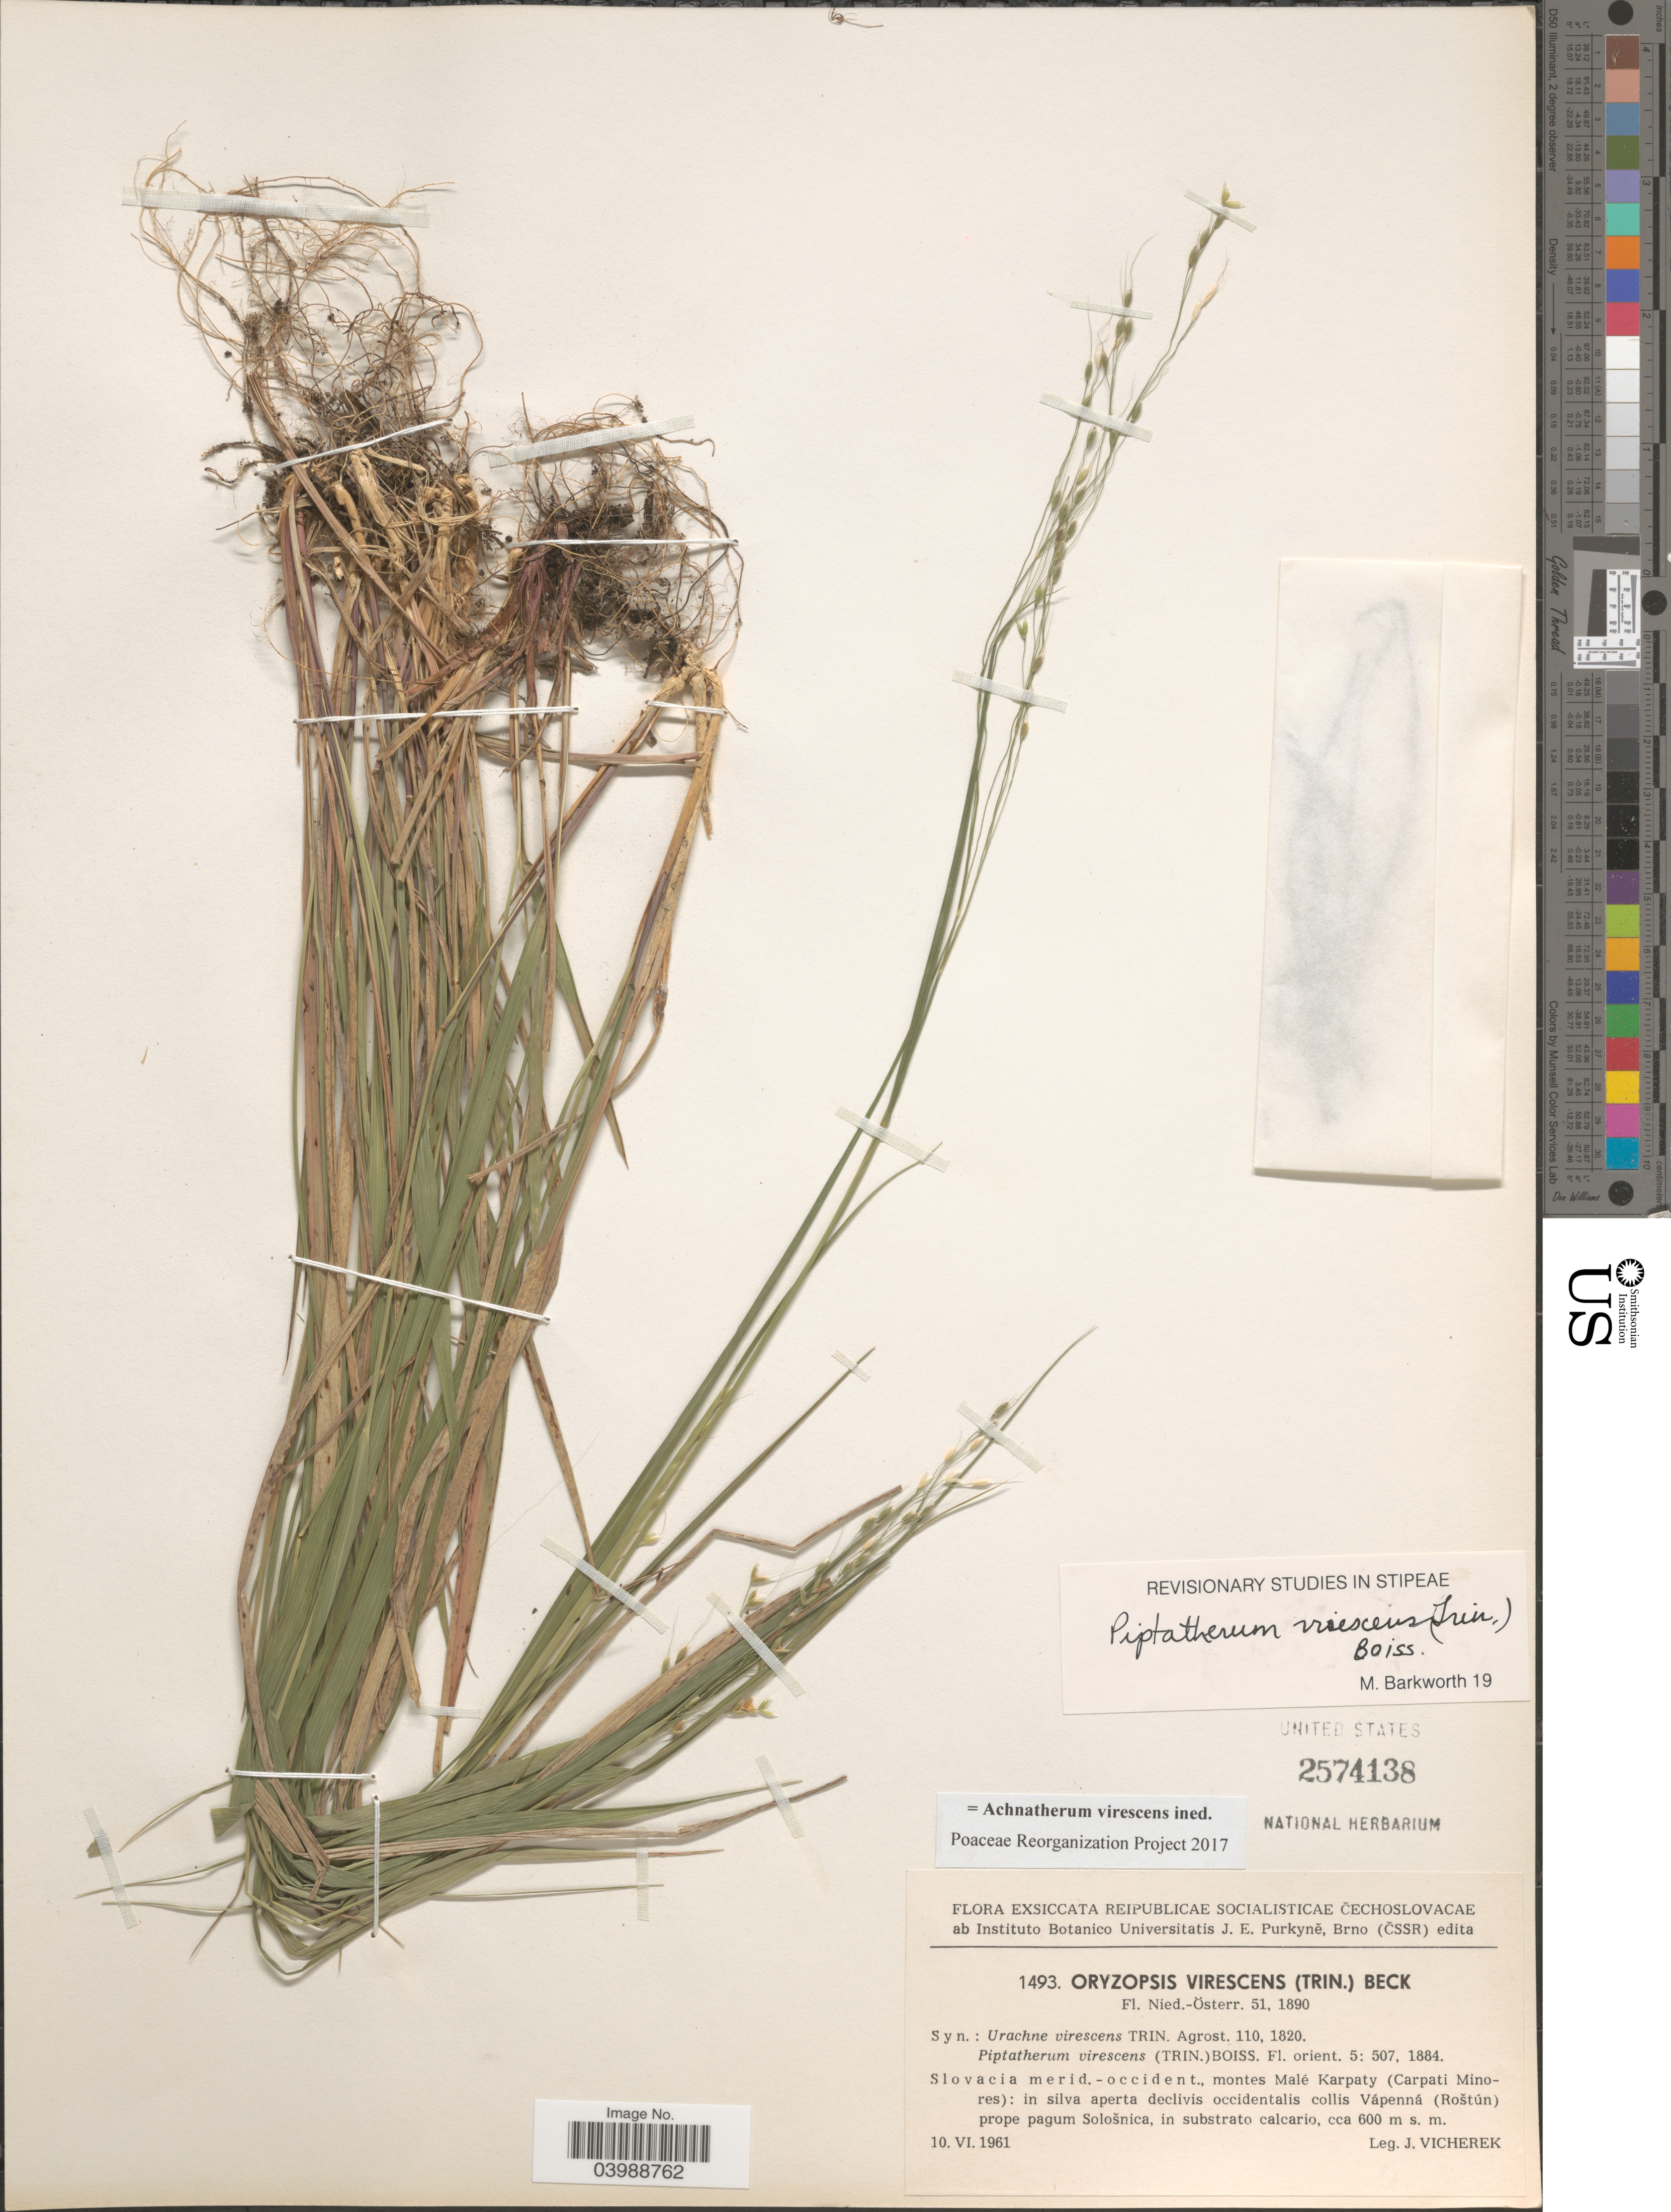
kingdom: Plantae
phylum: Tracheophyta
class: Liliopsida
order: Poales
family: Poaceae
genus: Achnatherum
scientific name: Achnatherum virescens ined.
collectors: Vicherek, J.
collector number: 1493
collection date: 1961-06-10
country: Slovakia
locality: Reipublicae Socialisticae Čechoslovacae. Slovacia merid.-occident., montes Malé Karpaty (Carpati Minores): in silva aperta declivis occidentalis collis Vápenná (Roštún) prope pagum Sološnica, in substrato calcario.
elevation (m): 600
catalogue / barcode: US 2574138